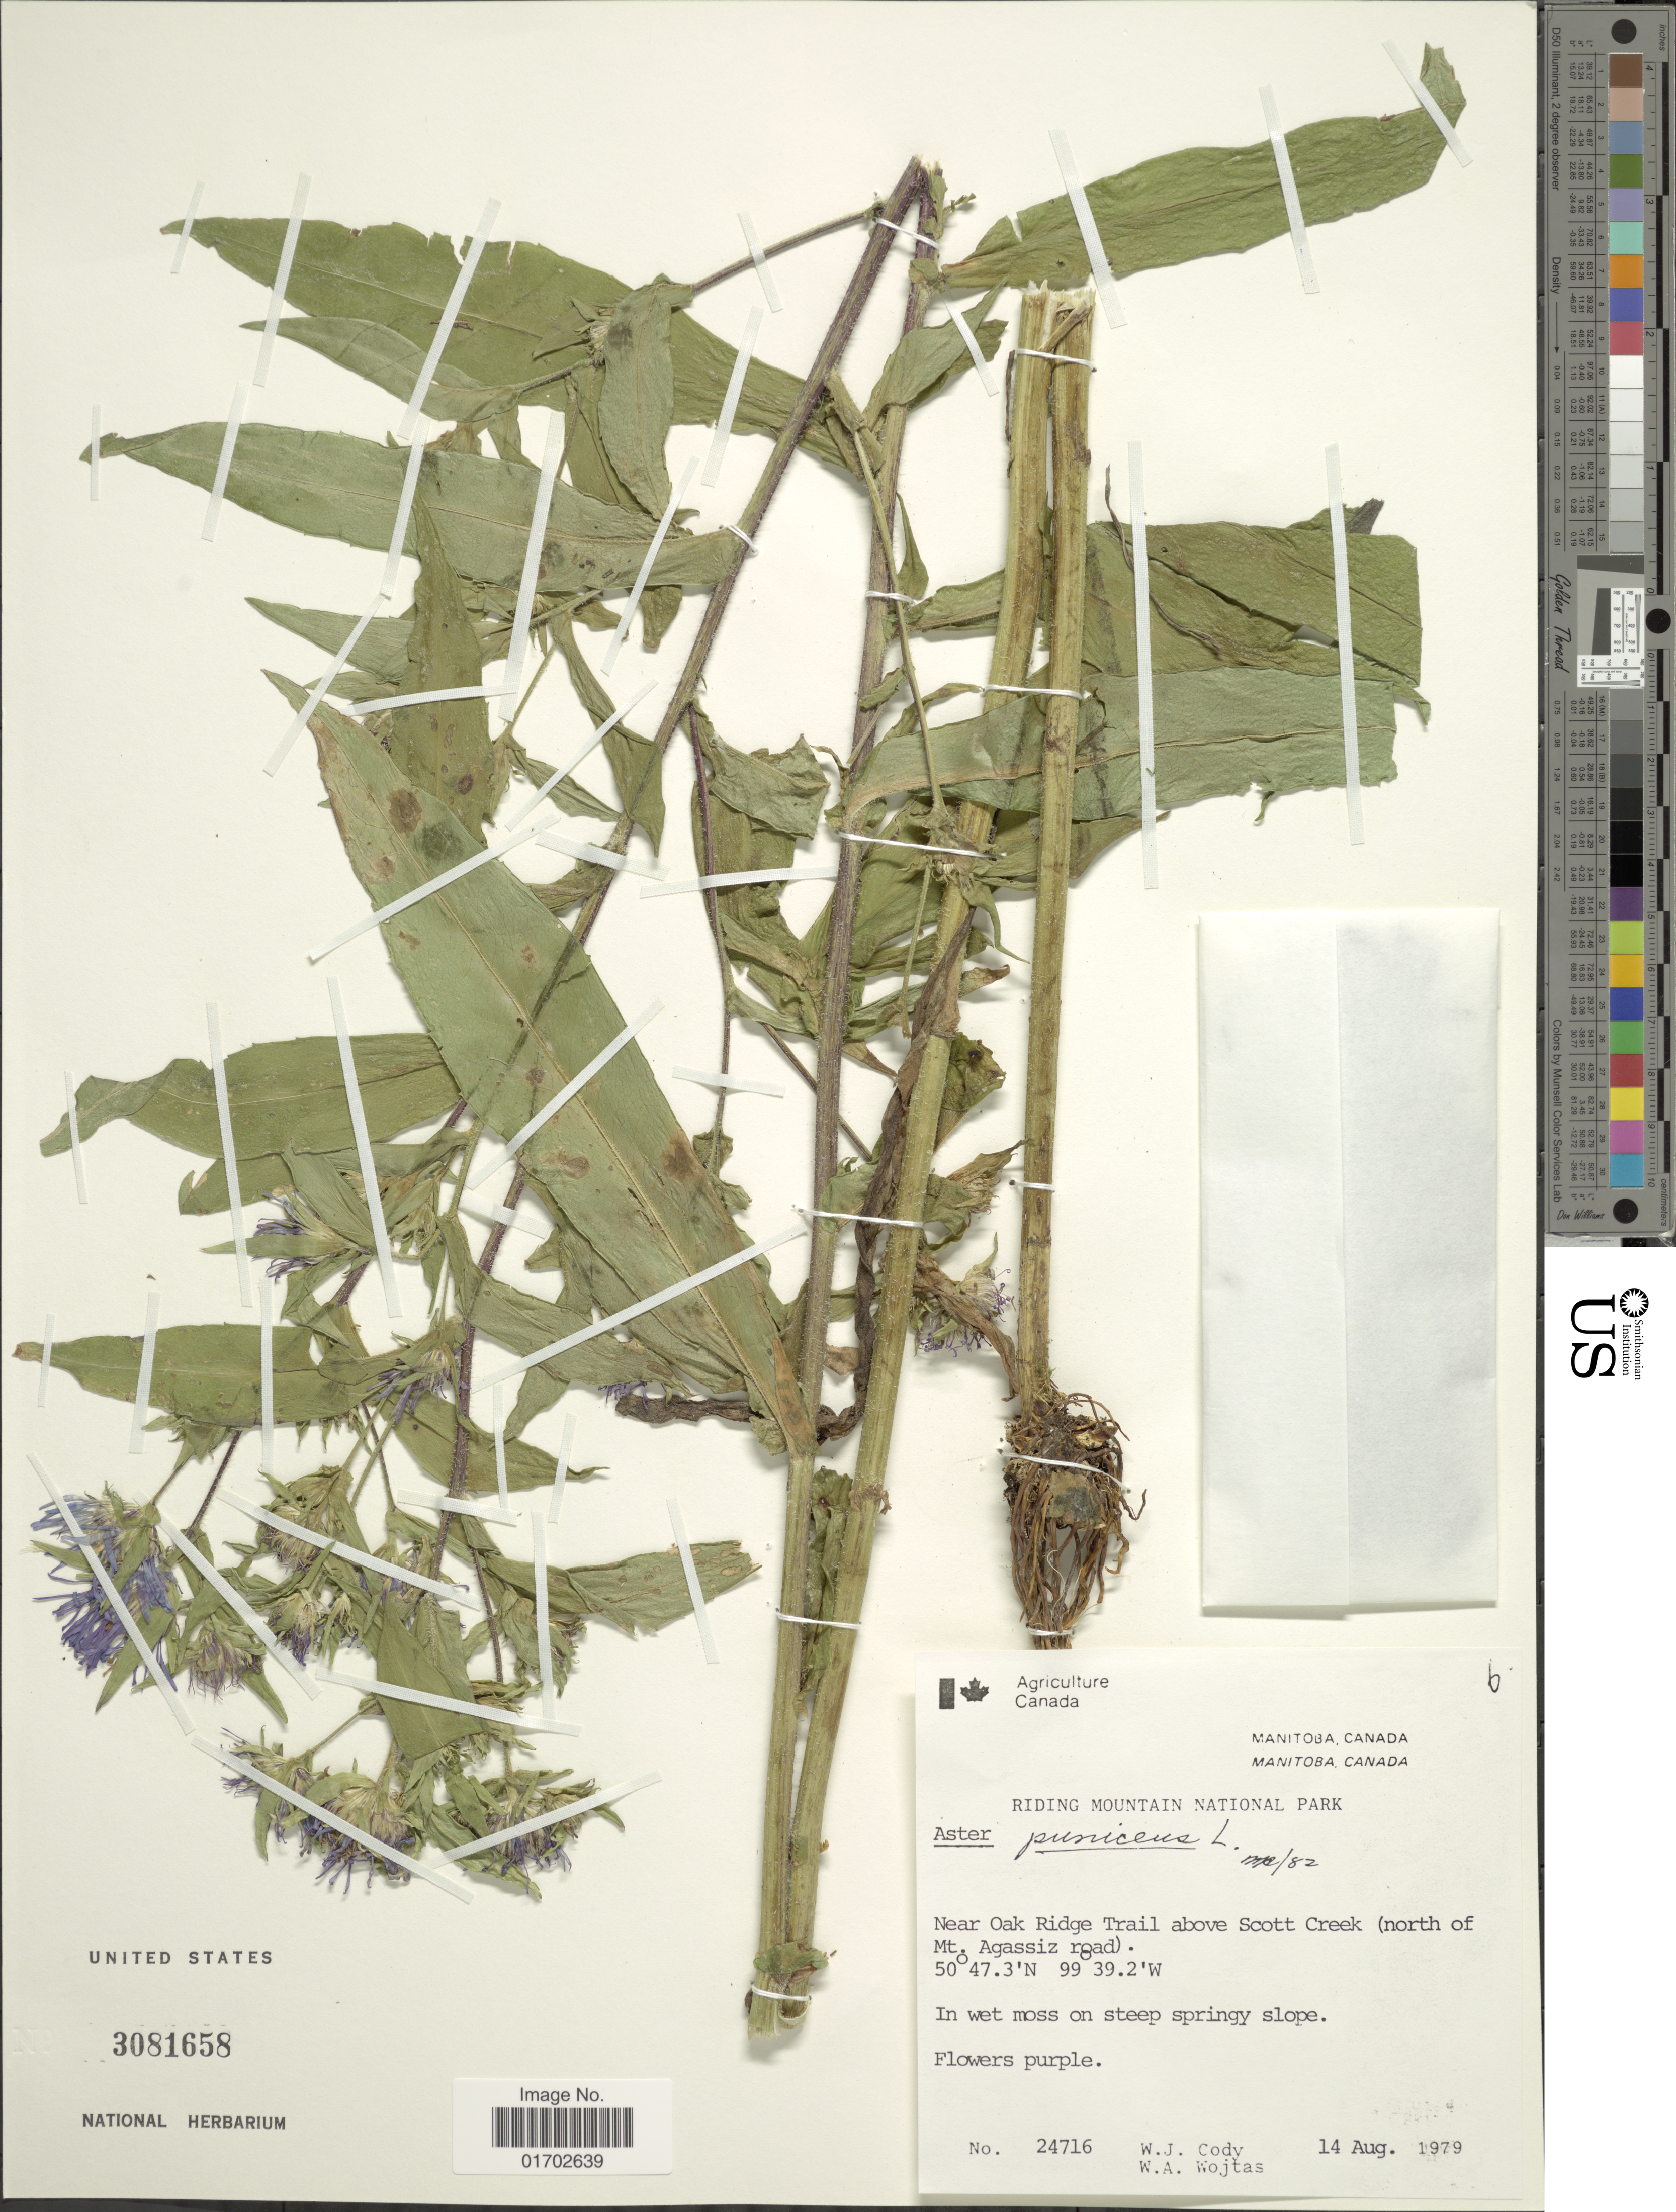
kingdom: Plantae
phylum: Tracheophyta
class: Magnoliopsida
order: Asterales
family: Asteraceae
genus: Symphyotrichum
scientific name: Symphyotrichum puniceum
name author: (L.) Á. Löve & D. Löve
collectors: W. Cody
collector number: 24716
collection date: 1979-08-14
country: Canada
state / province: Manitoba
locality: Near Oak Ridge Trail above Scott Creek (north of Mt Agassiz road)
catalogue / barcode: US 3081658